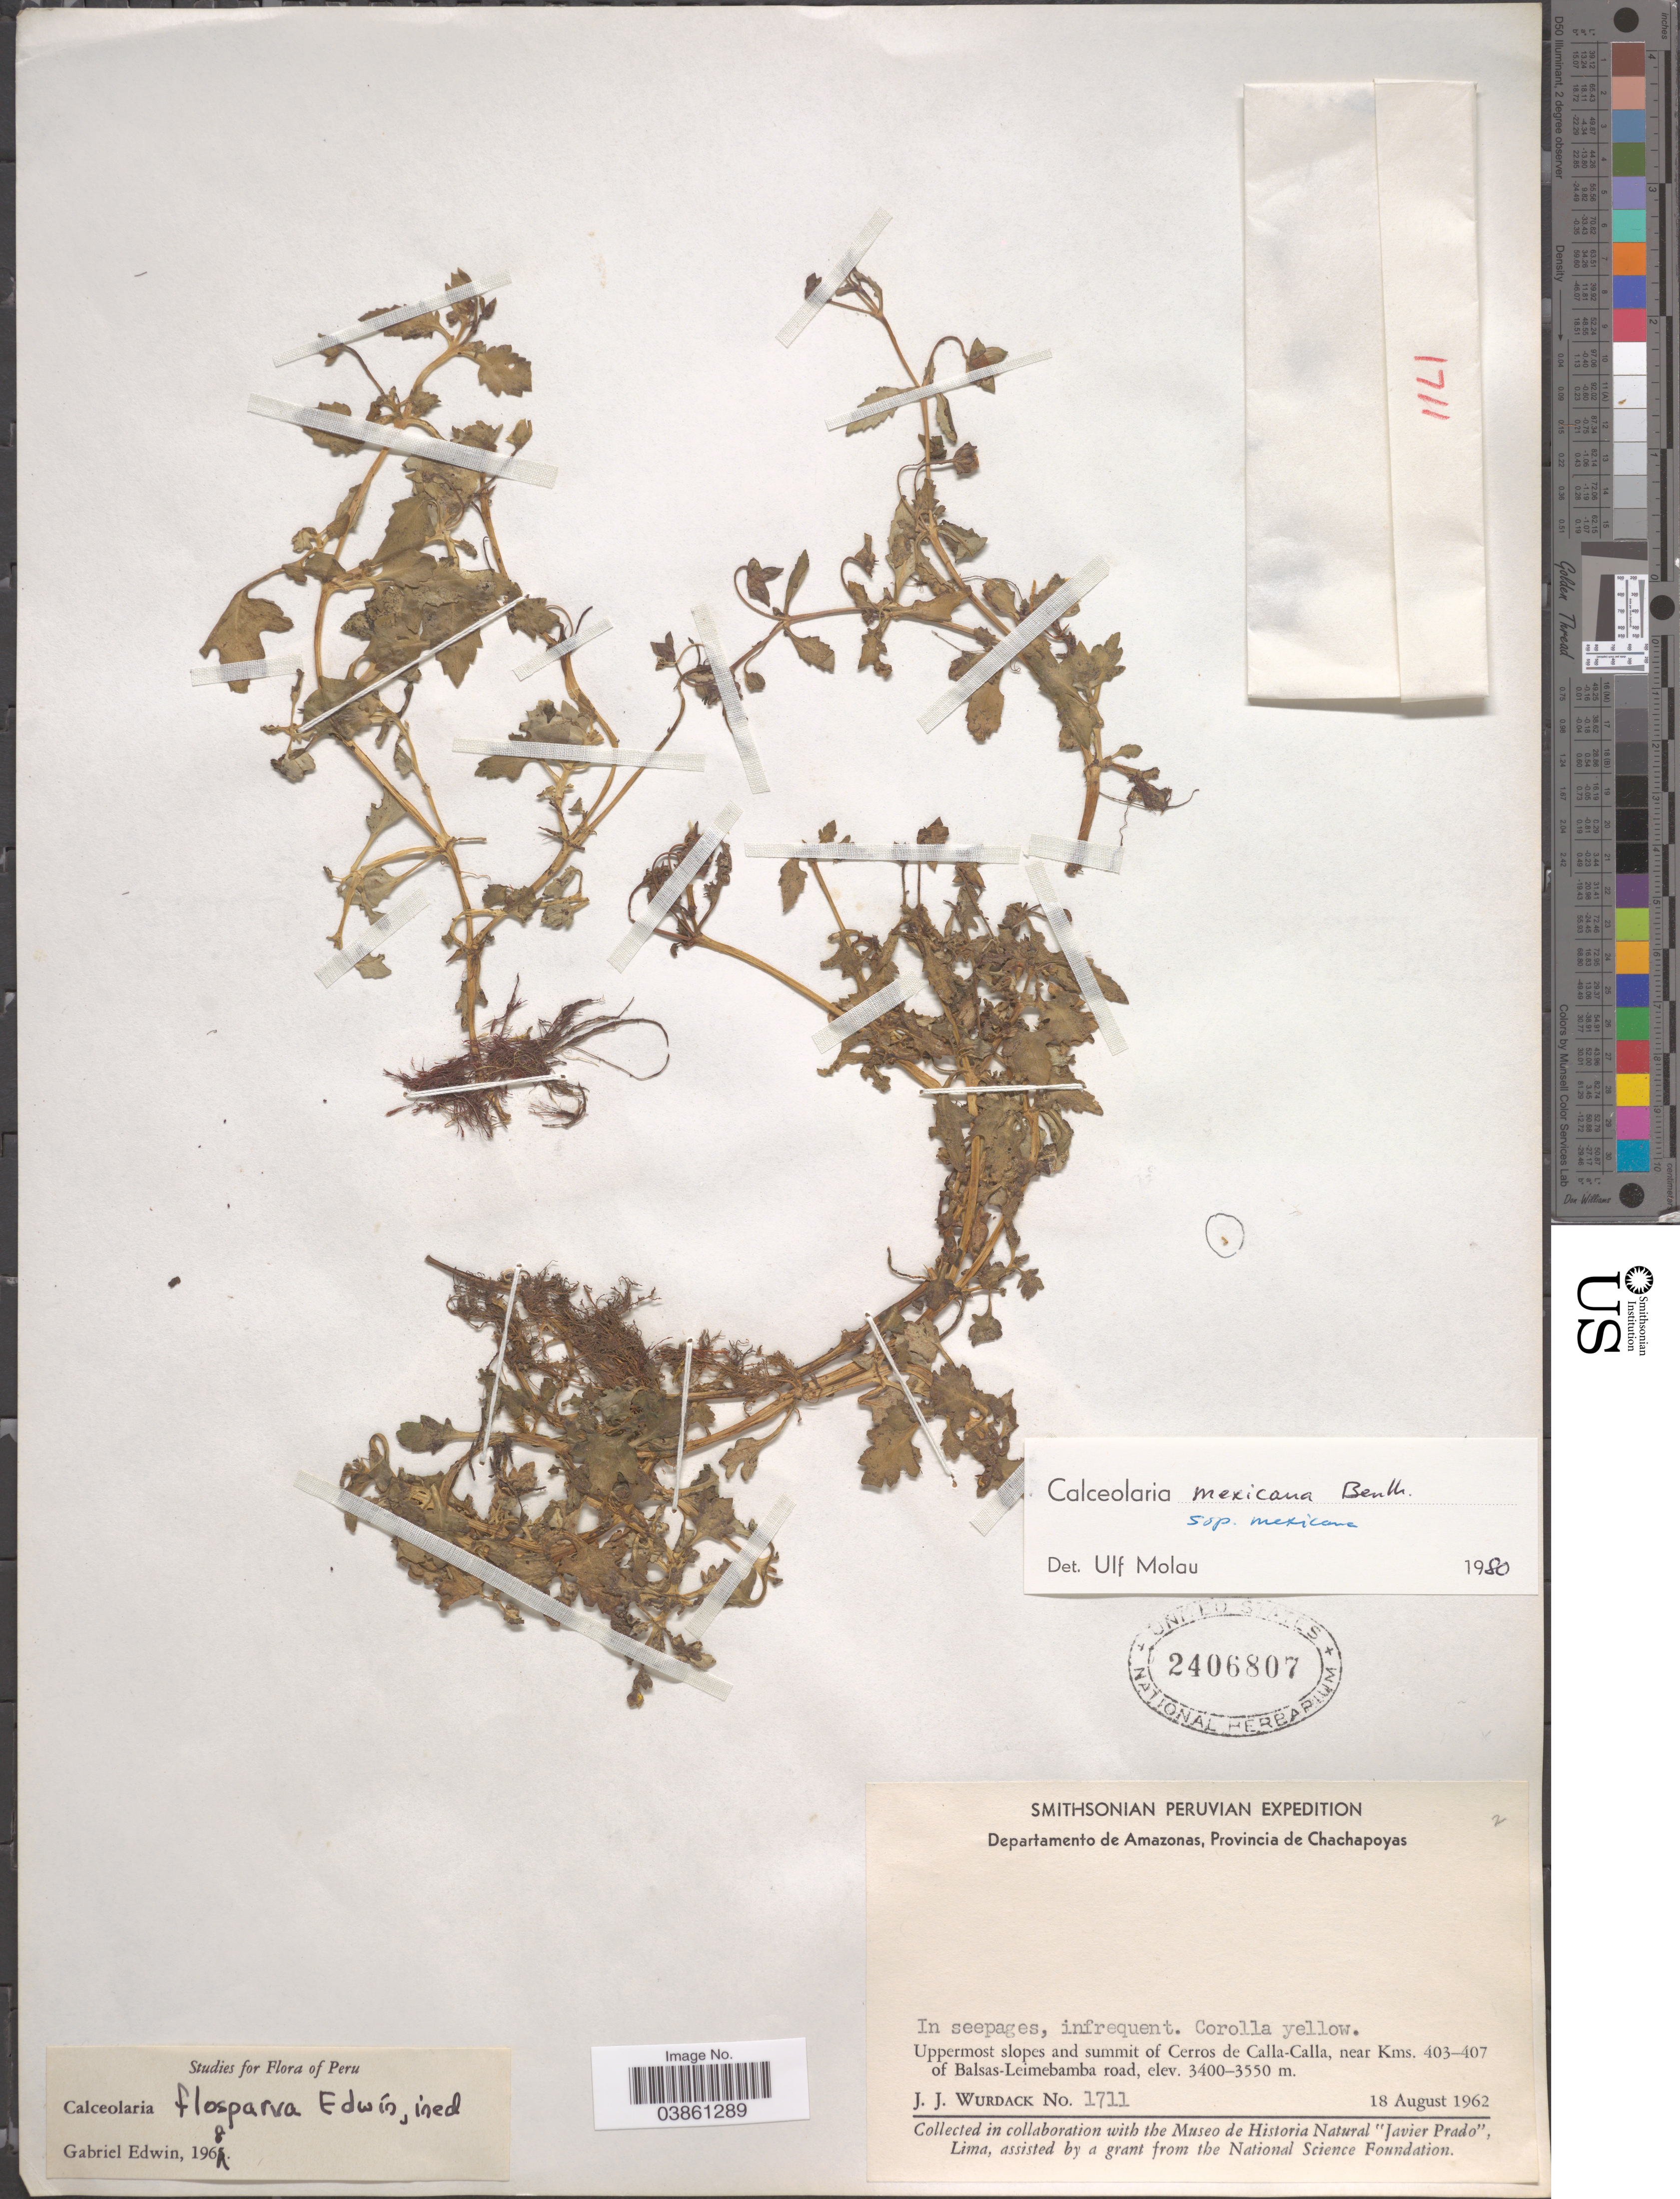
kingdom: Plantae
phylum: Tracheophyta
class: Magnoliopsida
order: Lamiales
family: Calceolariaceae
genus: Calceolaria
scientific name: Calceolaria mexicana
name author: Benth.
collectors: J. J. Wurdack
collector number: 1711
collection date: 1962-08-18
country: Peru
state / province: Amazonas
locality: Departamento de Amazonas, Provincia de Chachapoyas. Uppermost slopes and summit of Cerros de Calla-Calla, near Kms. 403-407 of Balsas-Leimebamba road.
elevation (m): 3400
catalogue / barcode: US 2406807